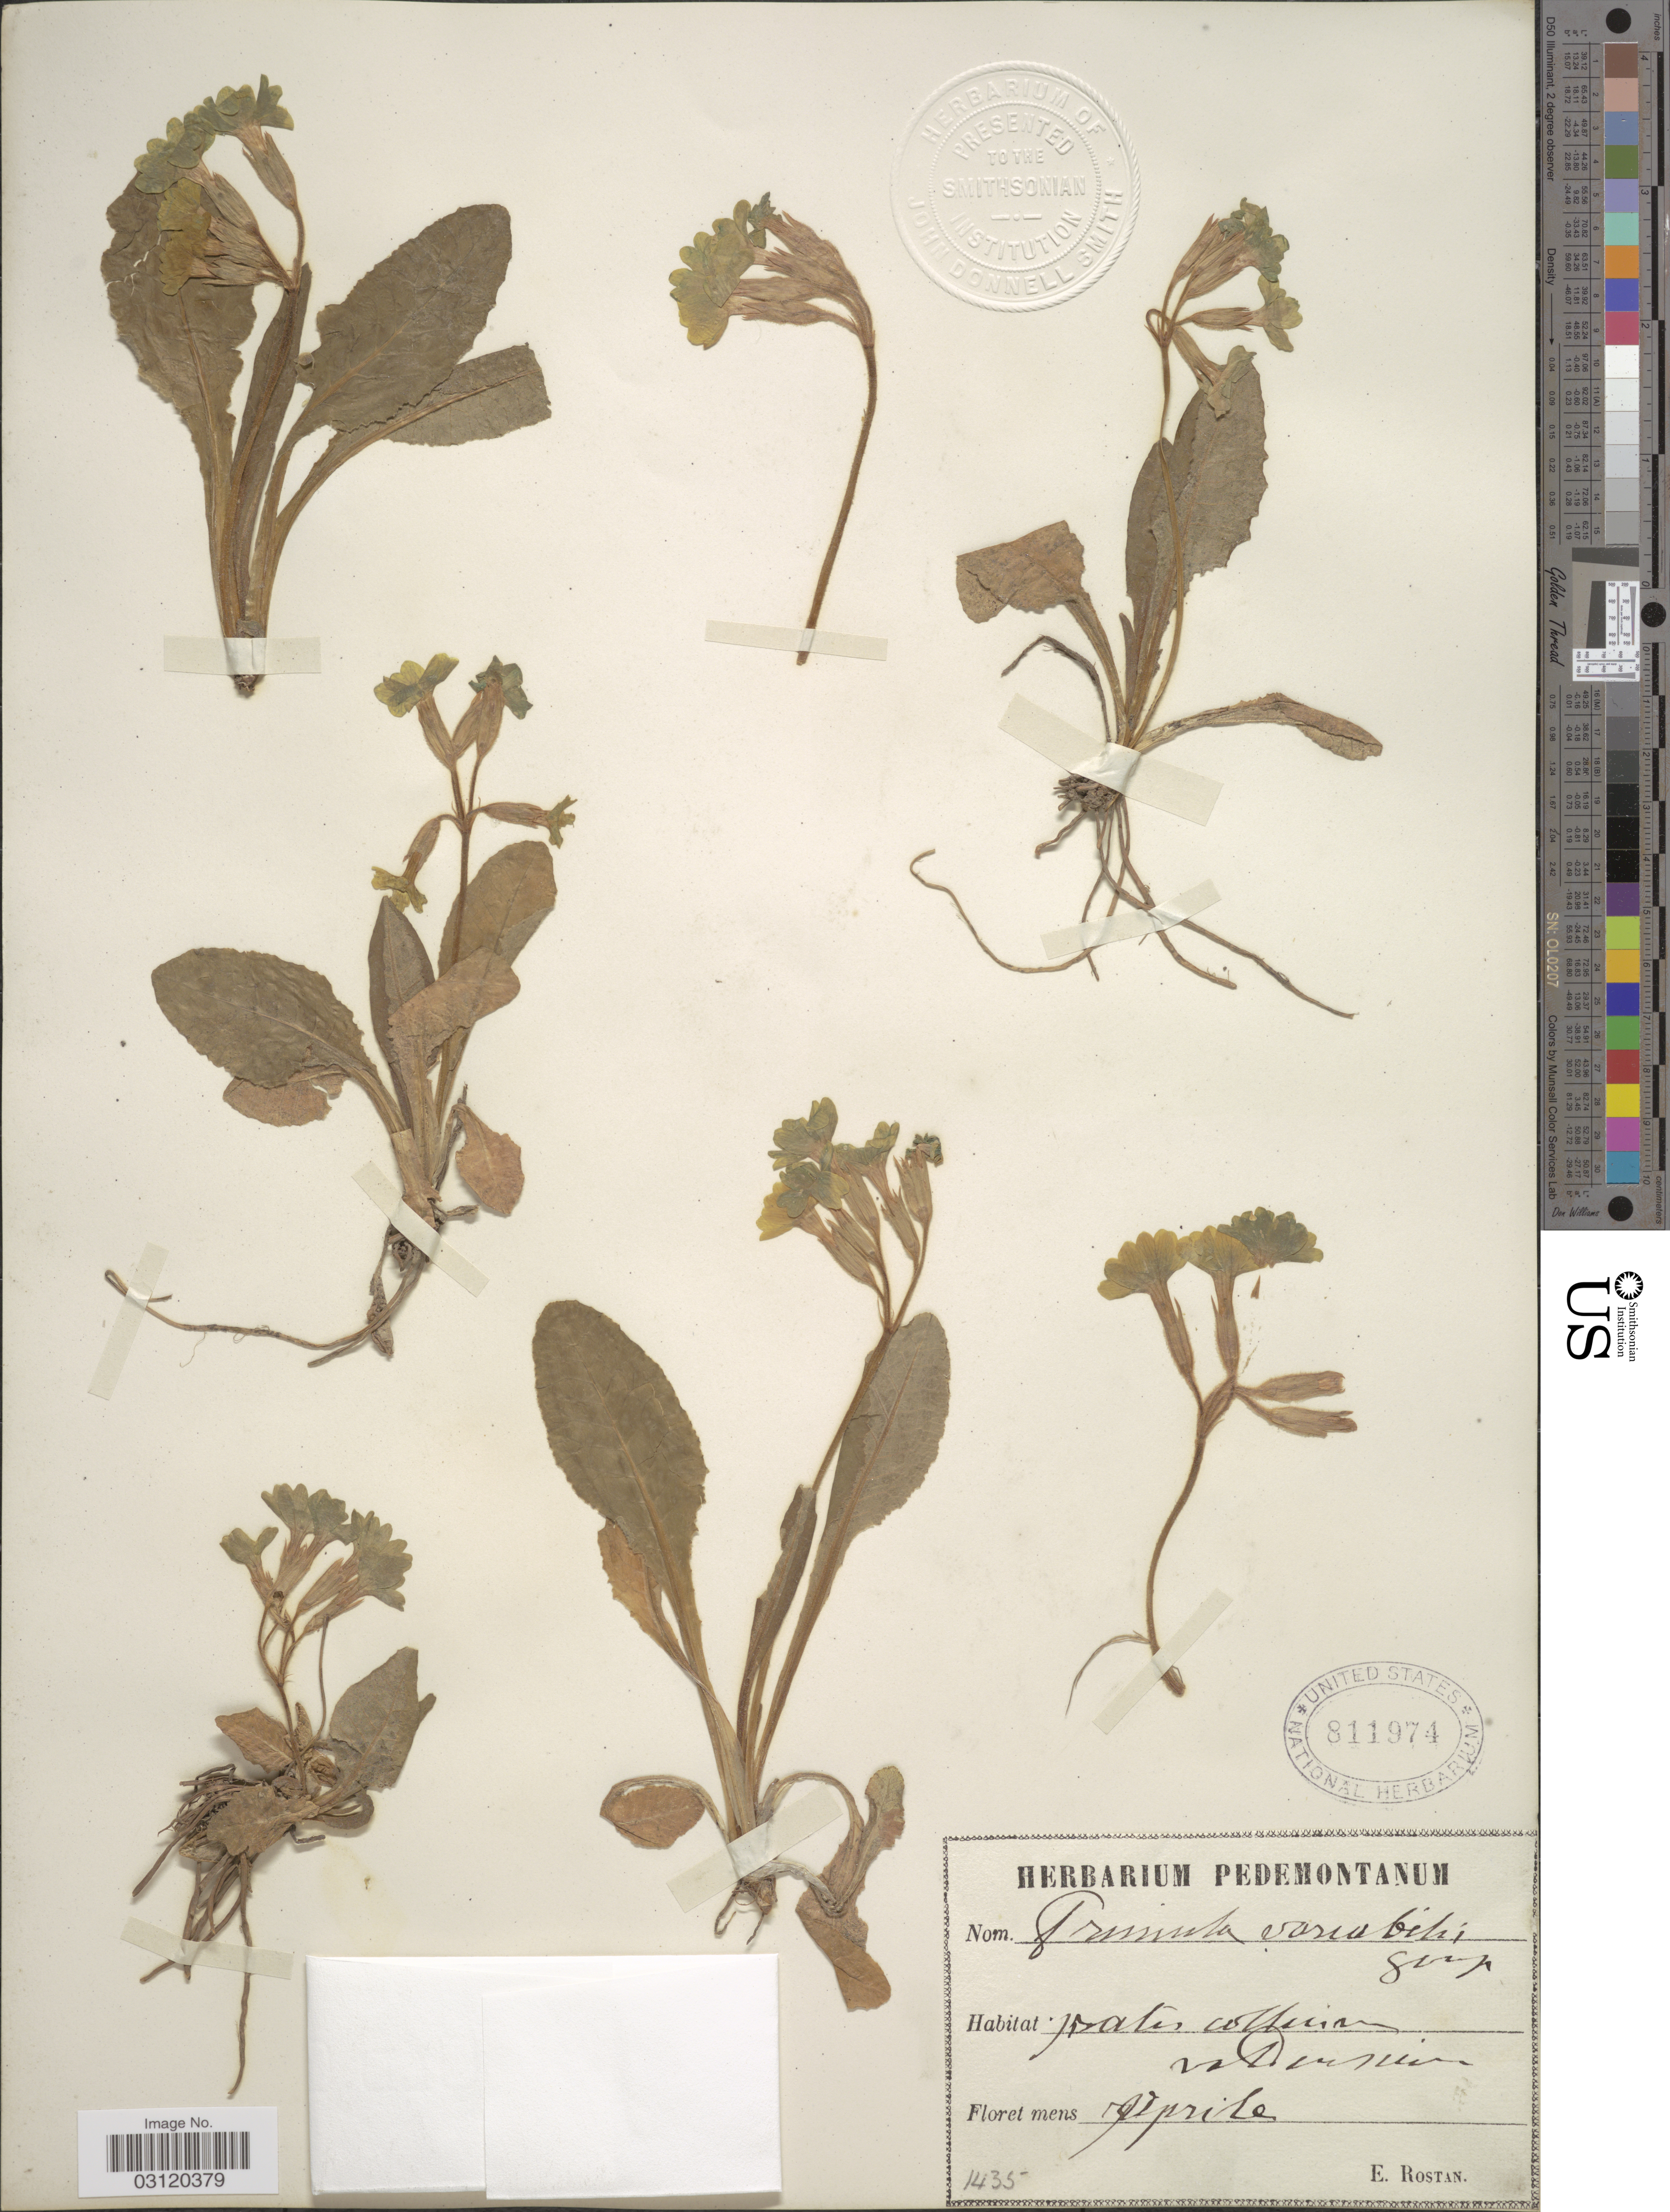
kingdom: Plantae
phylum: Tracheophyta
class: Magnoliopsida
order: Ericales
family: Primulaceae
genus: Primula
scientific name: Primula x variabilis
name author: Goupil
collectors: E. Rostan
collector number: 1435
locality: Pratis colline va [illegible text].[interpreted]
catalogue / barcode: US 811974